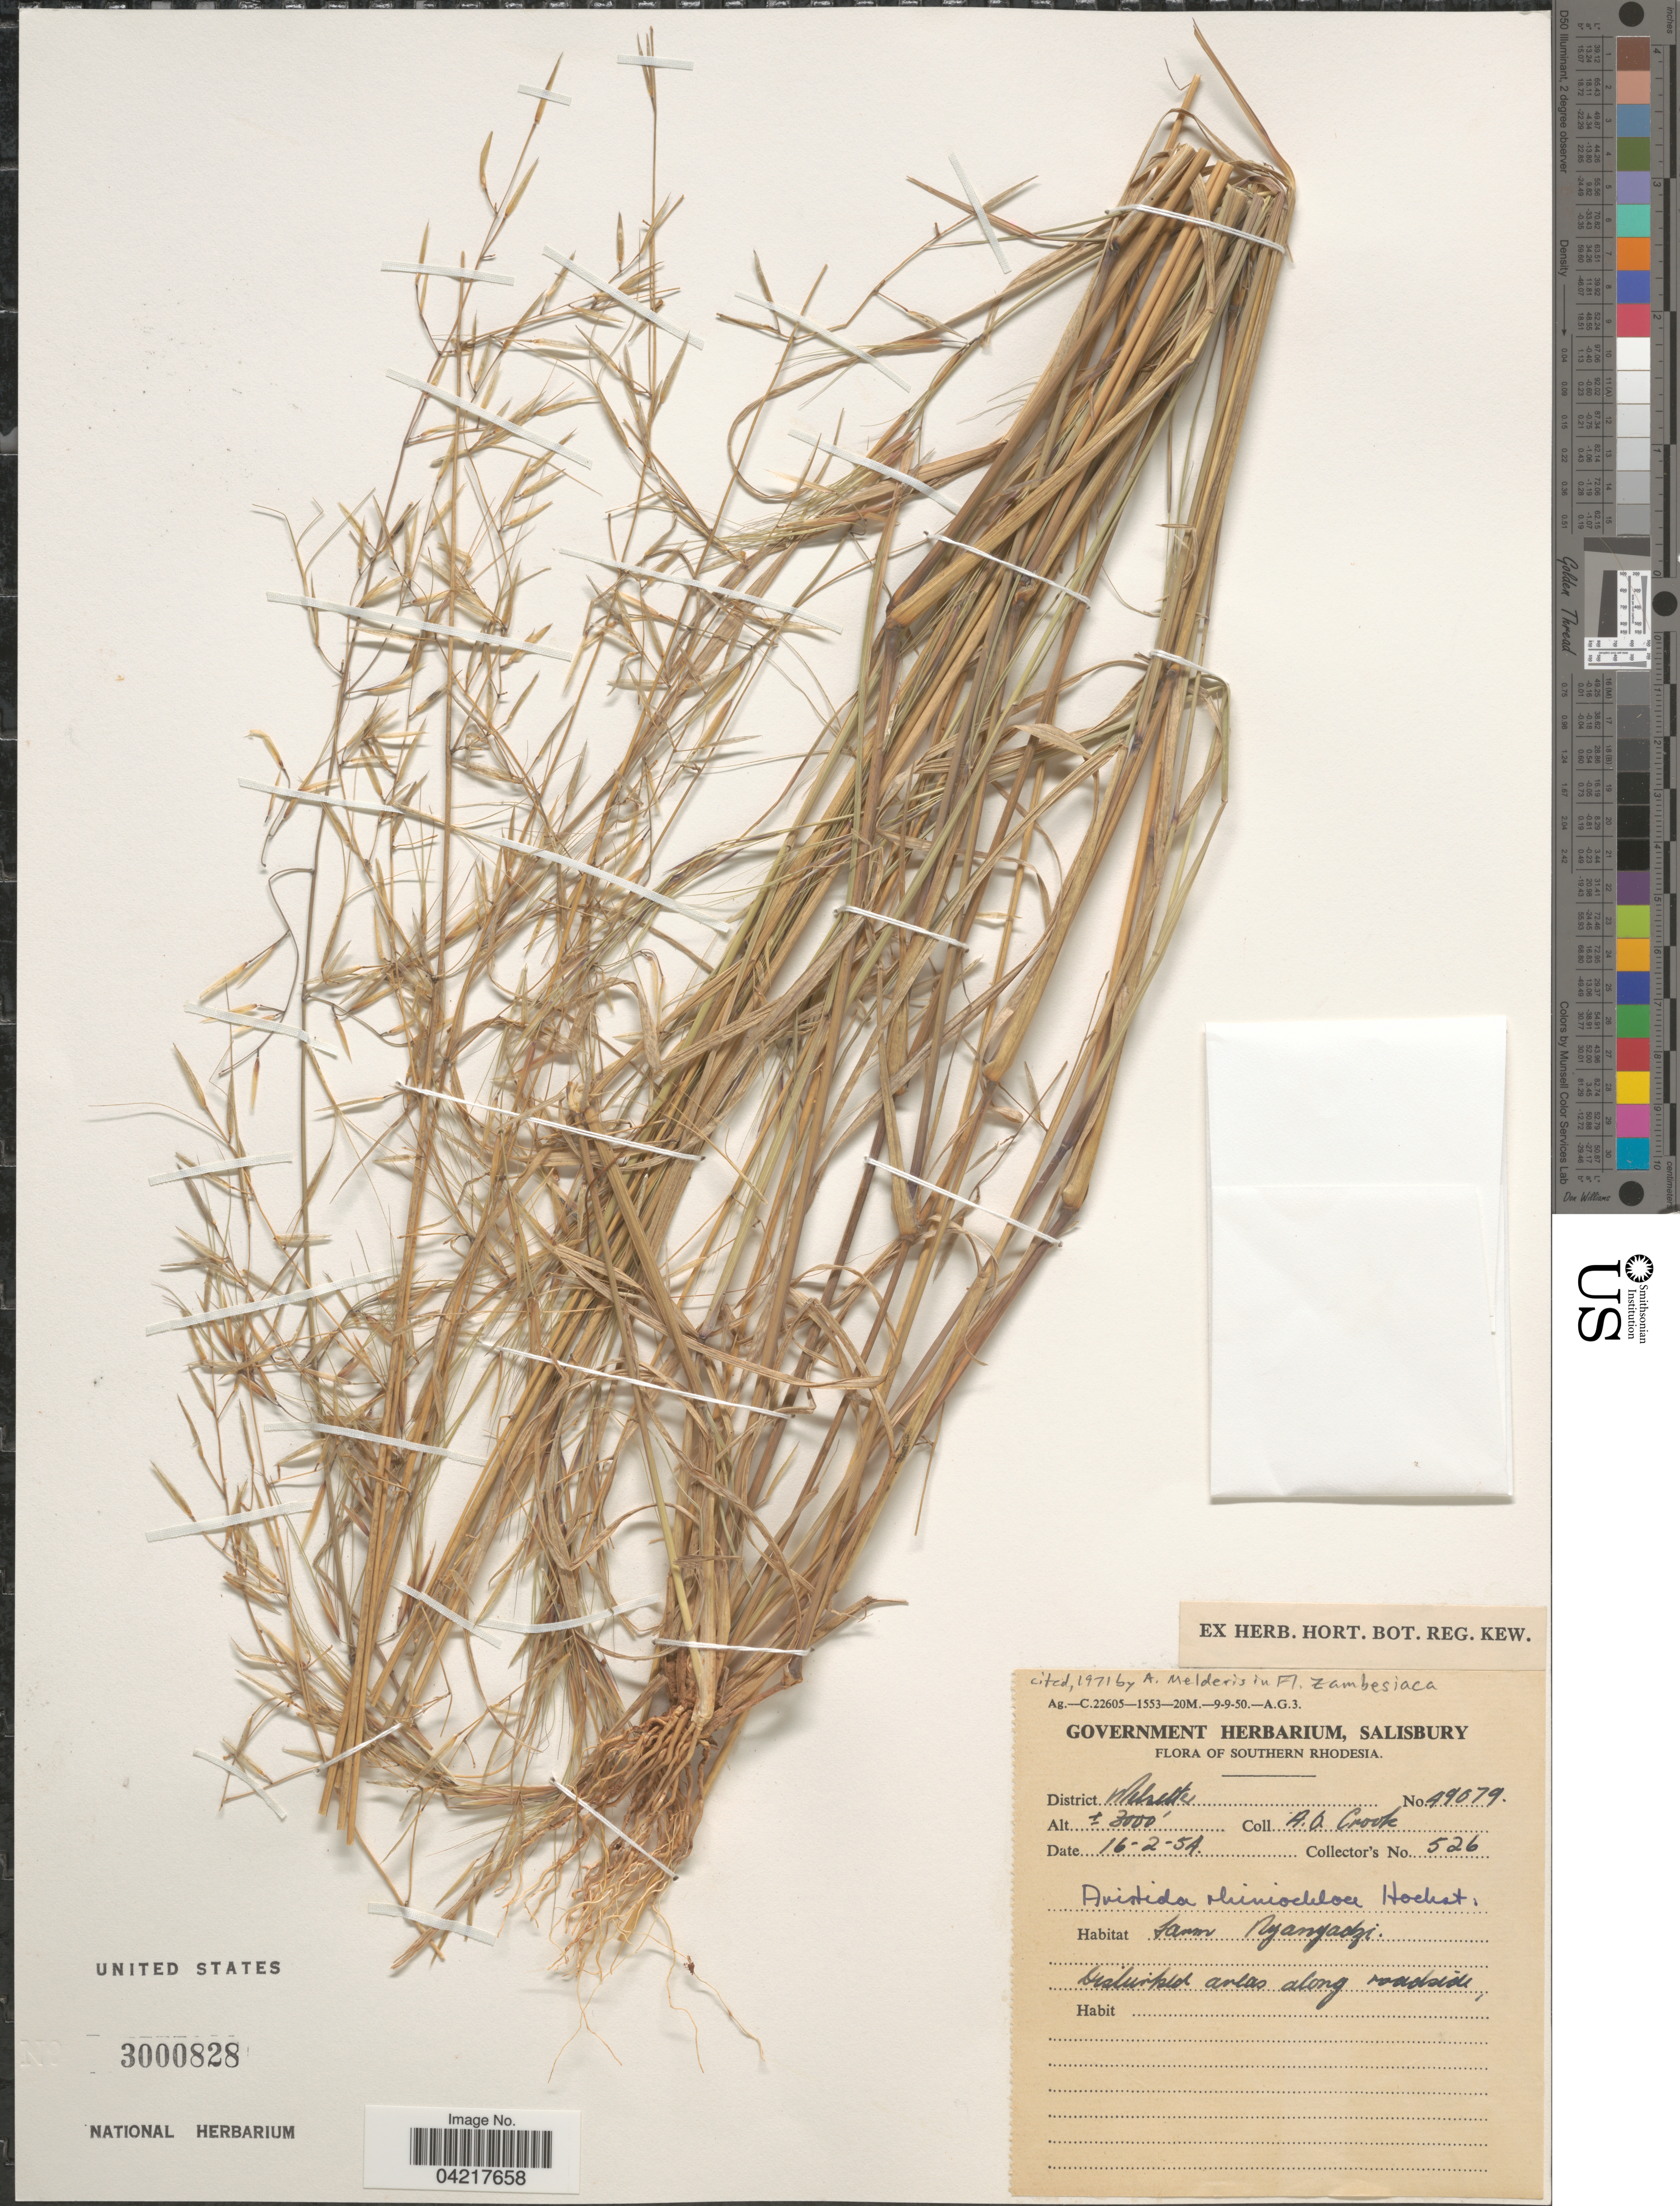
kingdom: Plantae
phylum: Tracheophyta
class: Liliopsida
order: Poales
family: Poaceae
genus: Aristida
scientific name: Aristida rhiniochloa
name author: Hochst.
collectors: A. Crooks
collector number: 526/99079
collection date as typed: Transcribed d/m/y: 16/2/54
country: Zimbabwe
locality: Southern Rhodesia. District Melsetter. Farm Nyangadzi.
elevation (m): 914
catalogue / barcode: US 3000828